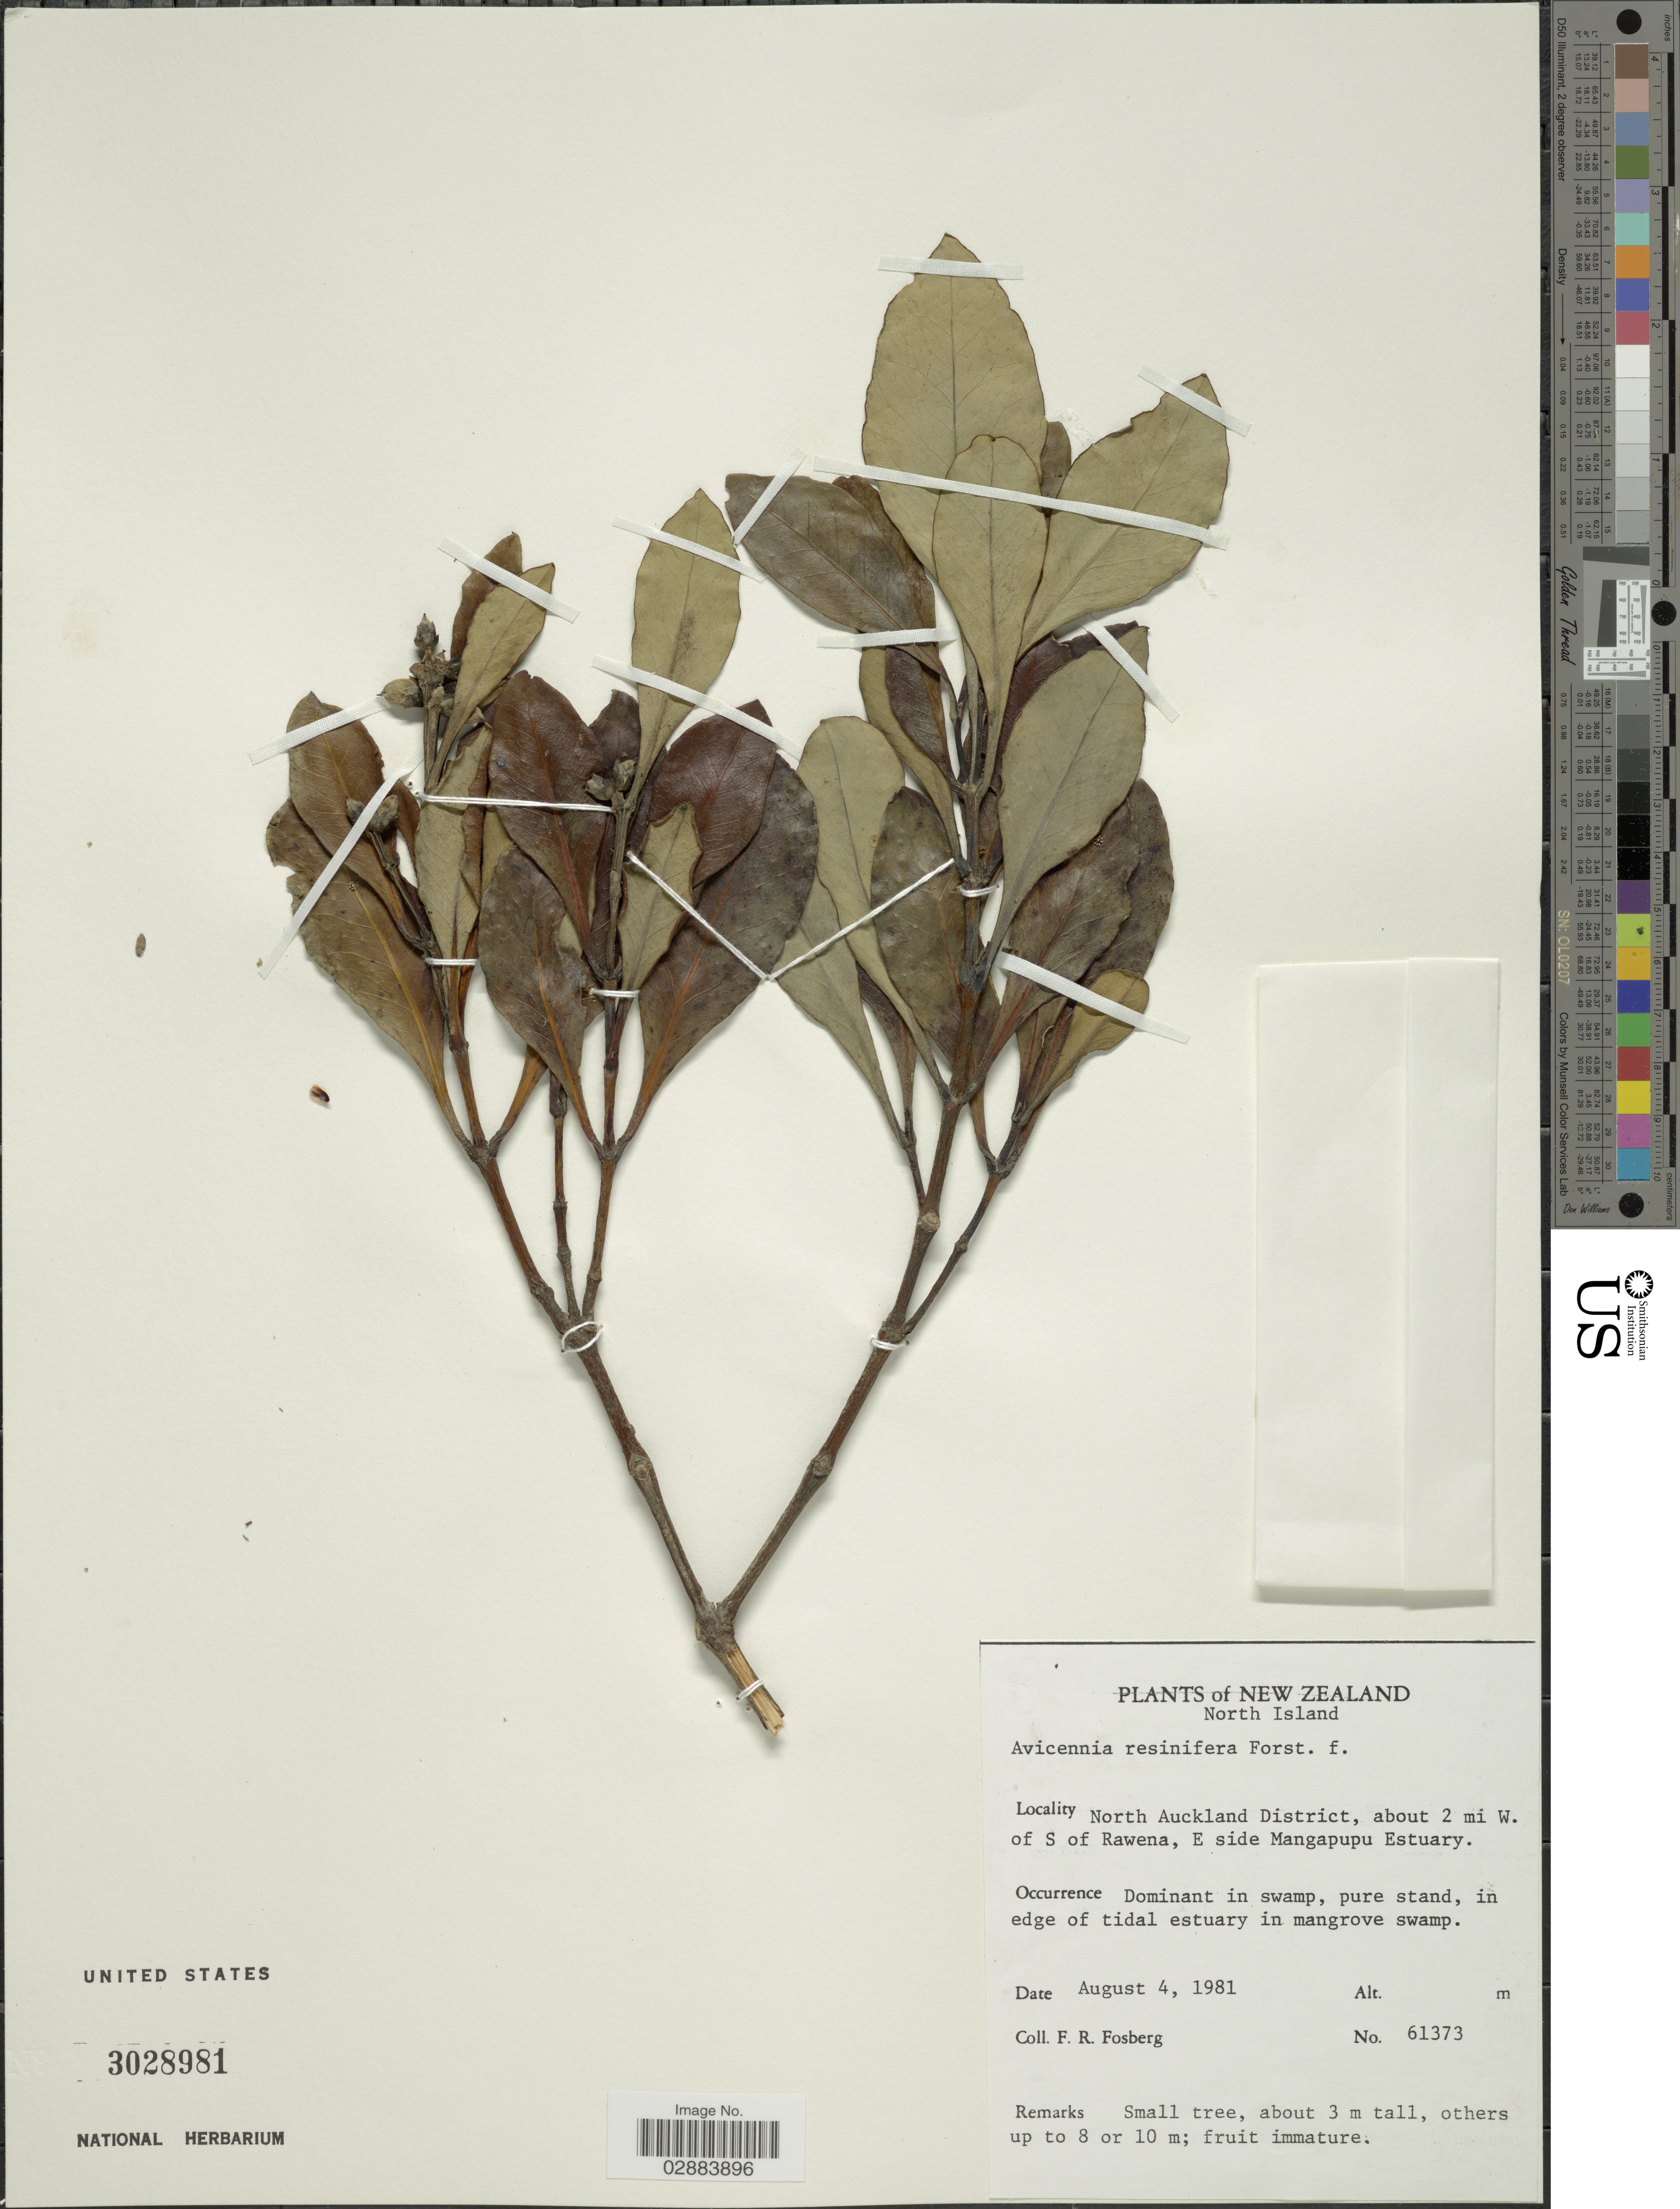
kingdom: Plantae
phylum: Tracheophyta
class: Magnoliopsida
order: Lamiales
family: Acanthaceae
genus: Avicennia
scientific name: Avicennia marina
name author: (Forssk.) Vierh.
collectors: F. R. Fosberg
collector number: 61373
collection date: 1981-08-04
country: New Zealand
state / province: Auckland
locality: North Island. North Auckland District, about 2 mi W. of S of Rawena, E side Mangapupu Estuary.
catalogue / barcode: US 3028981